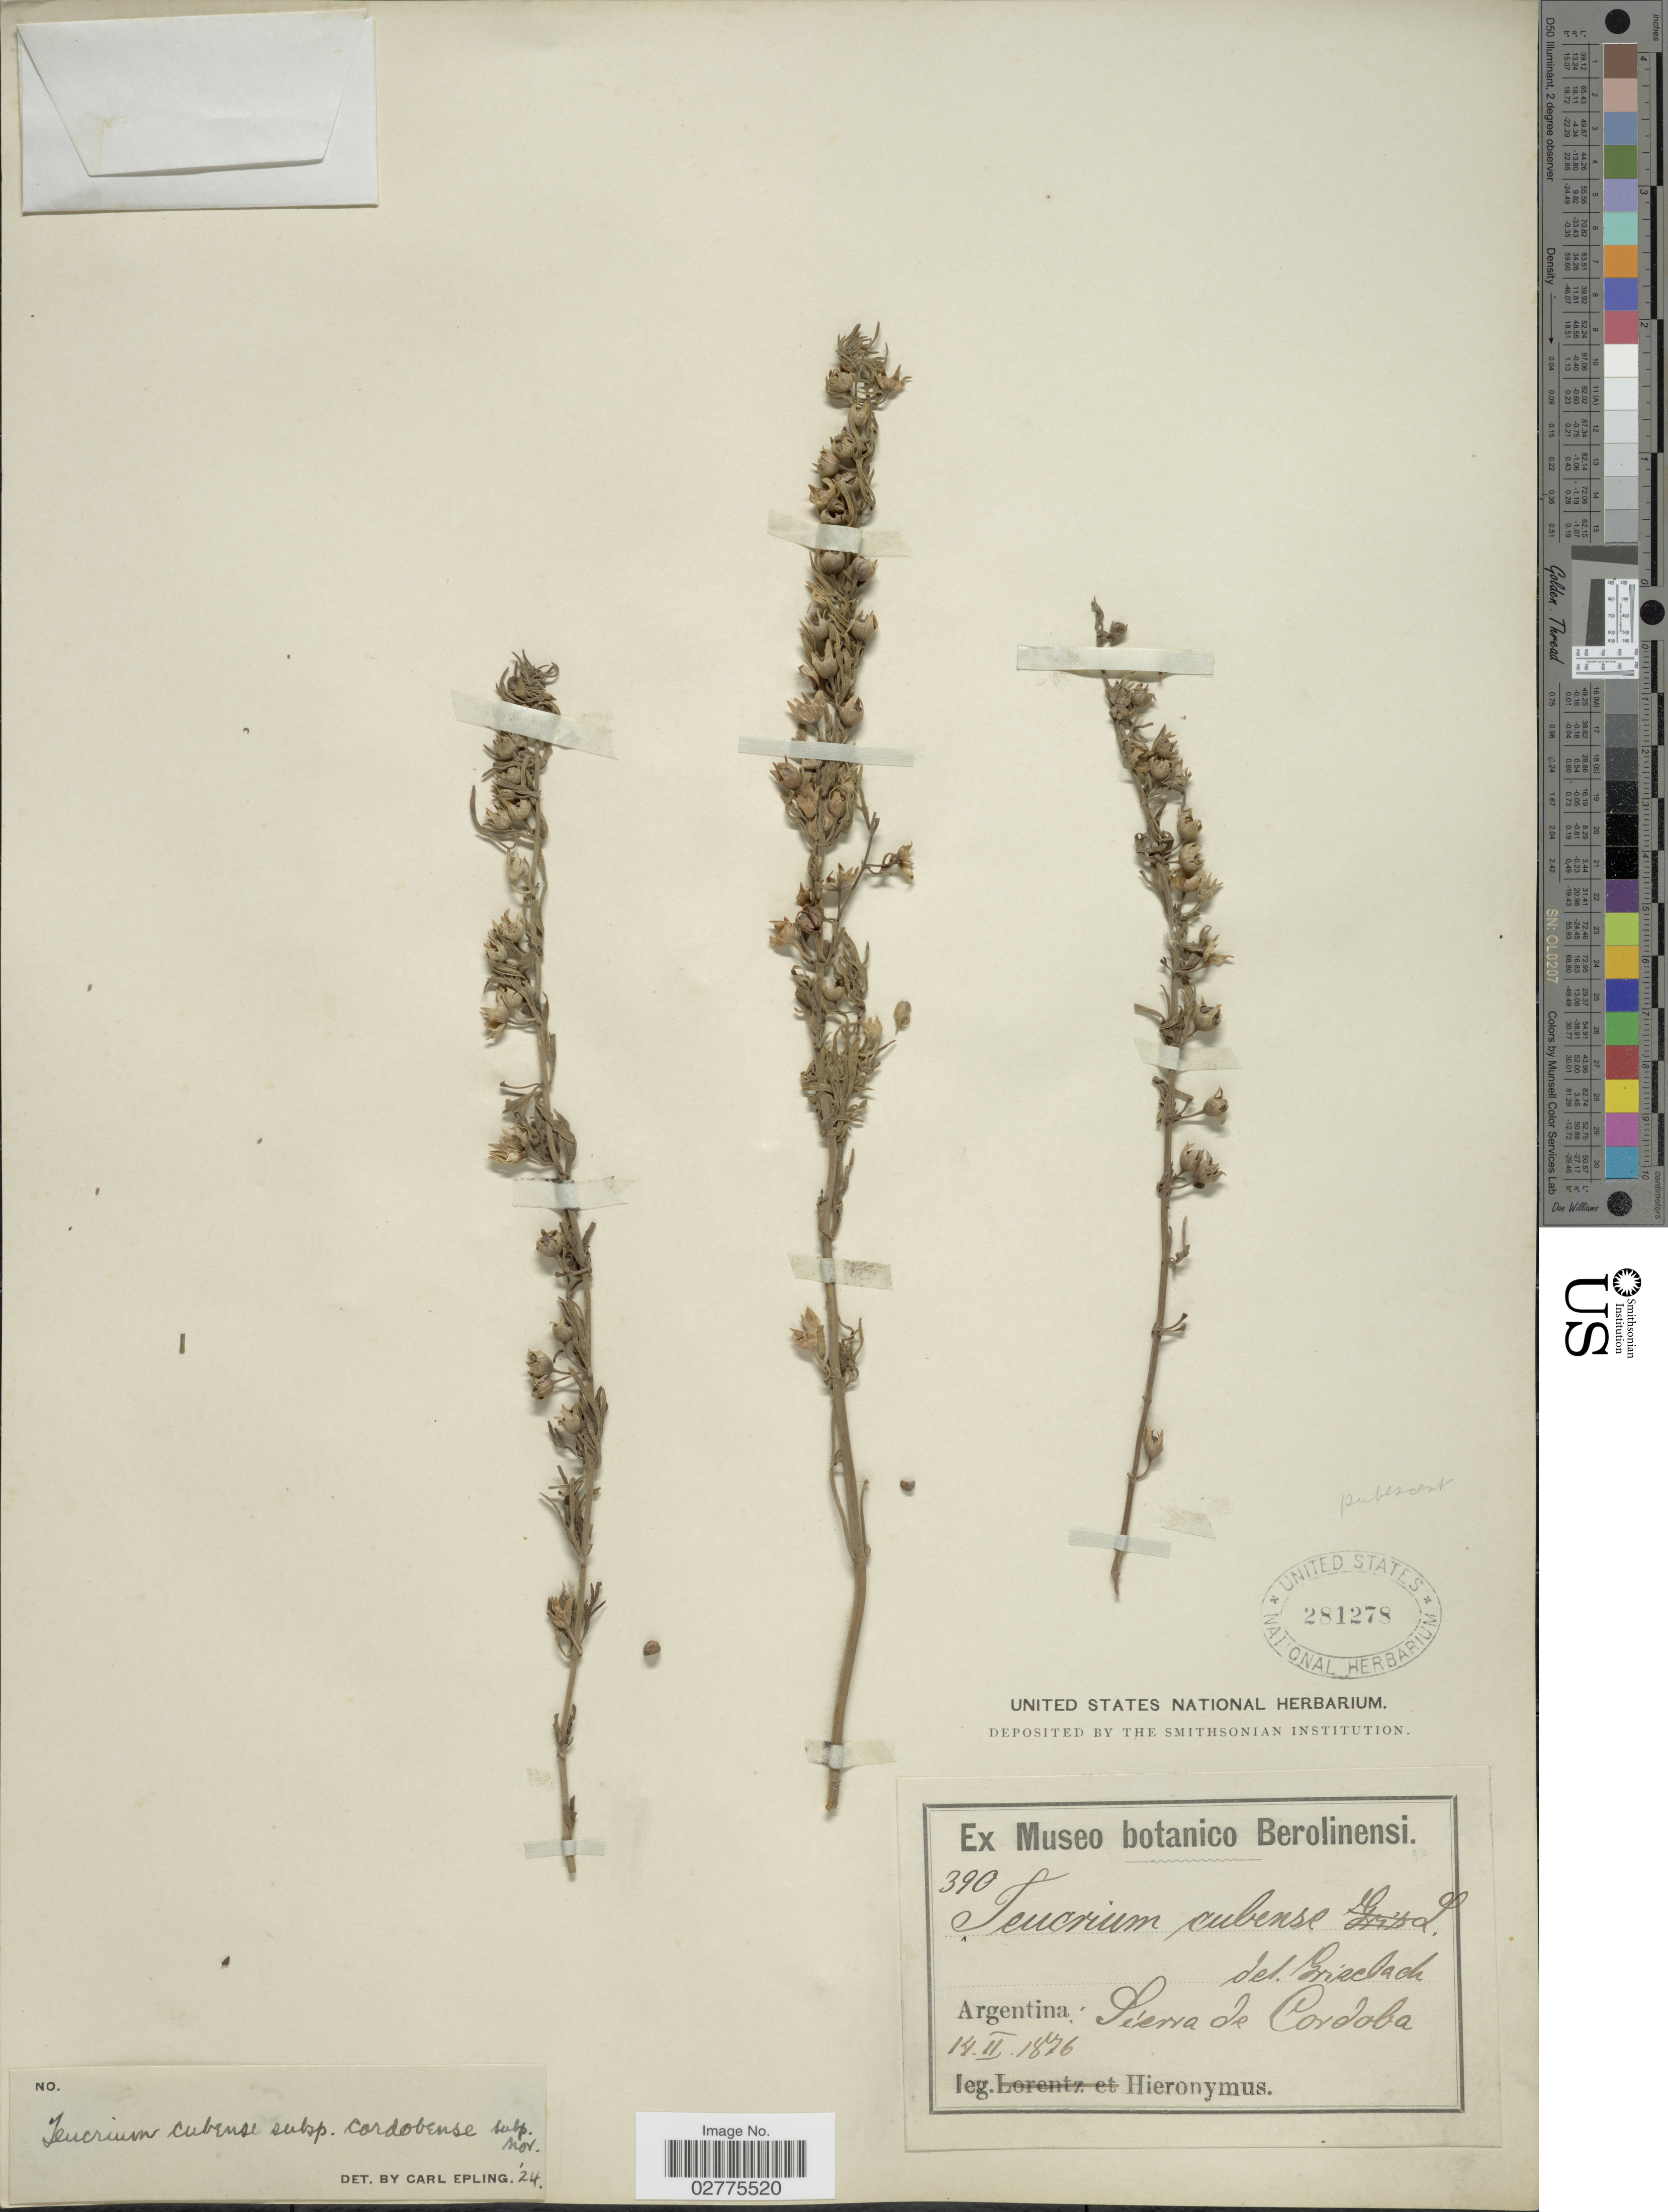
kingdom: Plantae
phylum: Tracheophyta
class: Magnoliopsida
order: Lamiales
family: Lamiaceae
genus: Teucrium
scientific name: Teucrium cubense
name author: Jacq.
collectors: -. Hieronymus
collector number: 390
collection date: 1876-02-14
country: Argentina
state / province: Cordoba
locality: Sierra de Cordoba.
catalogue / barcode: US 281278